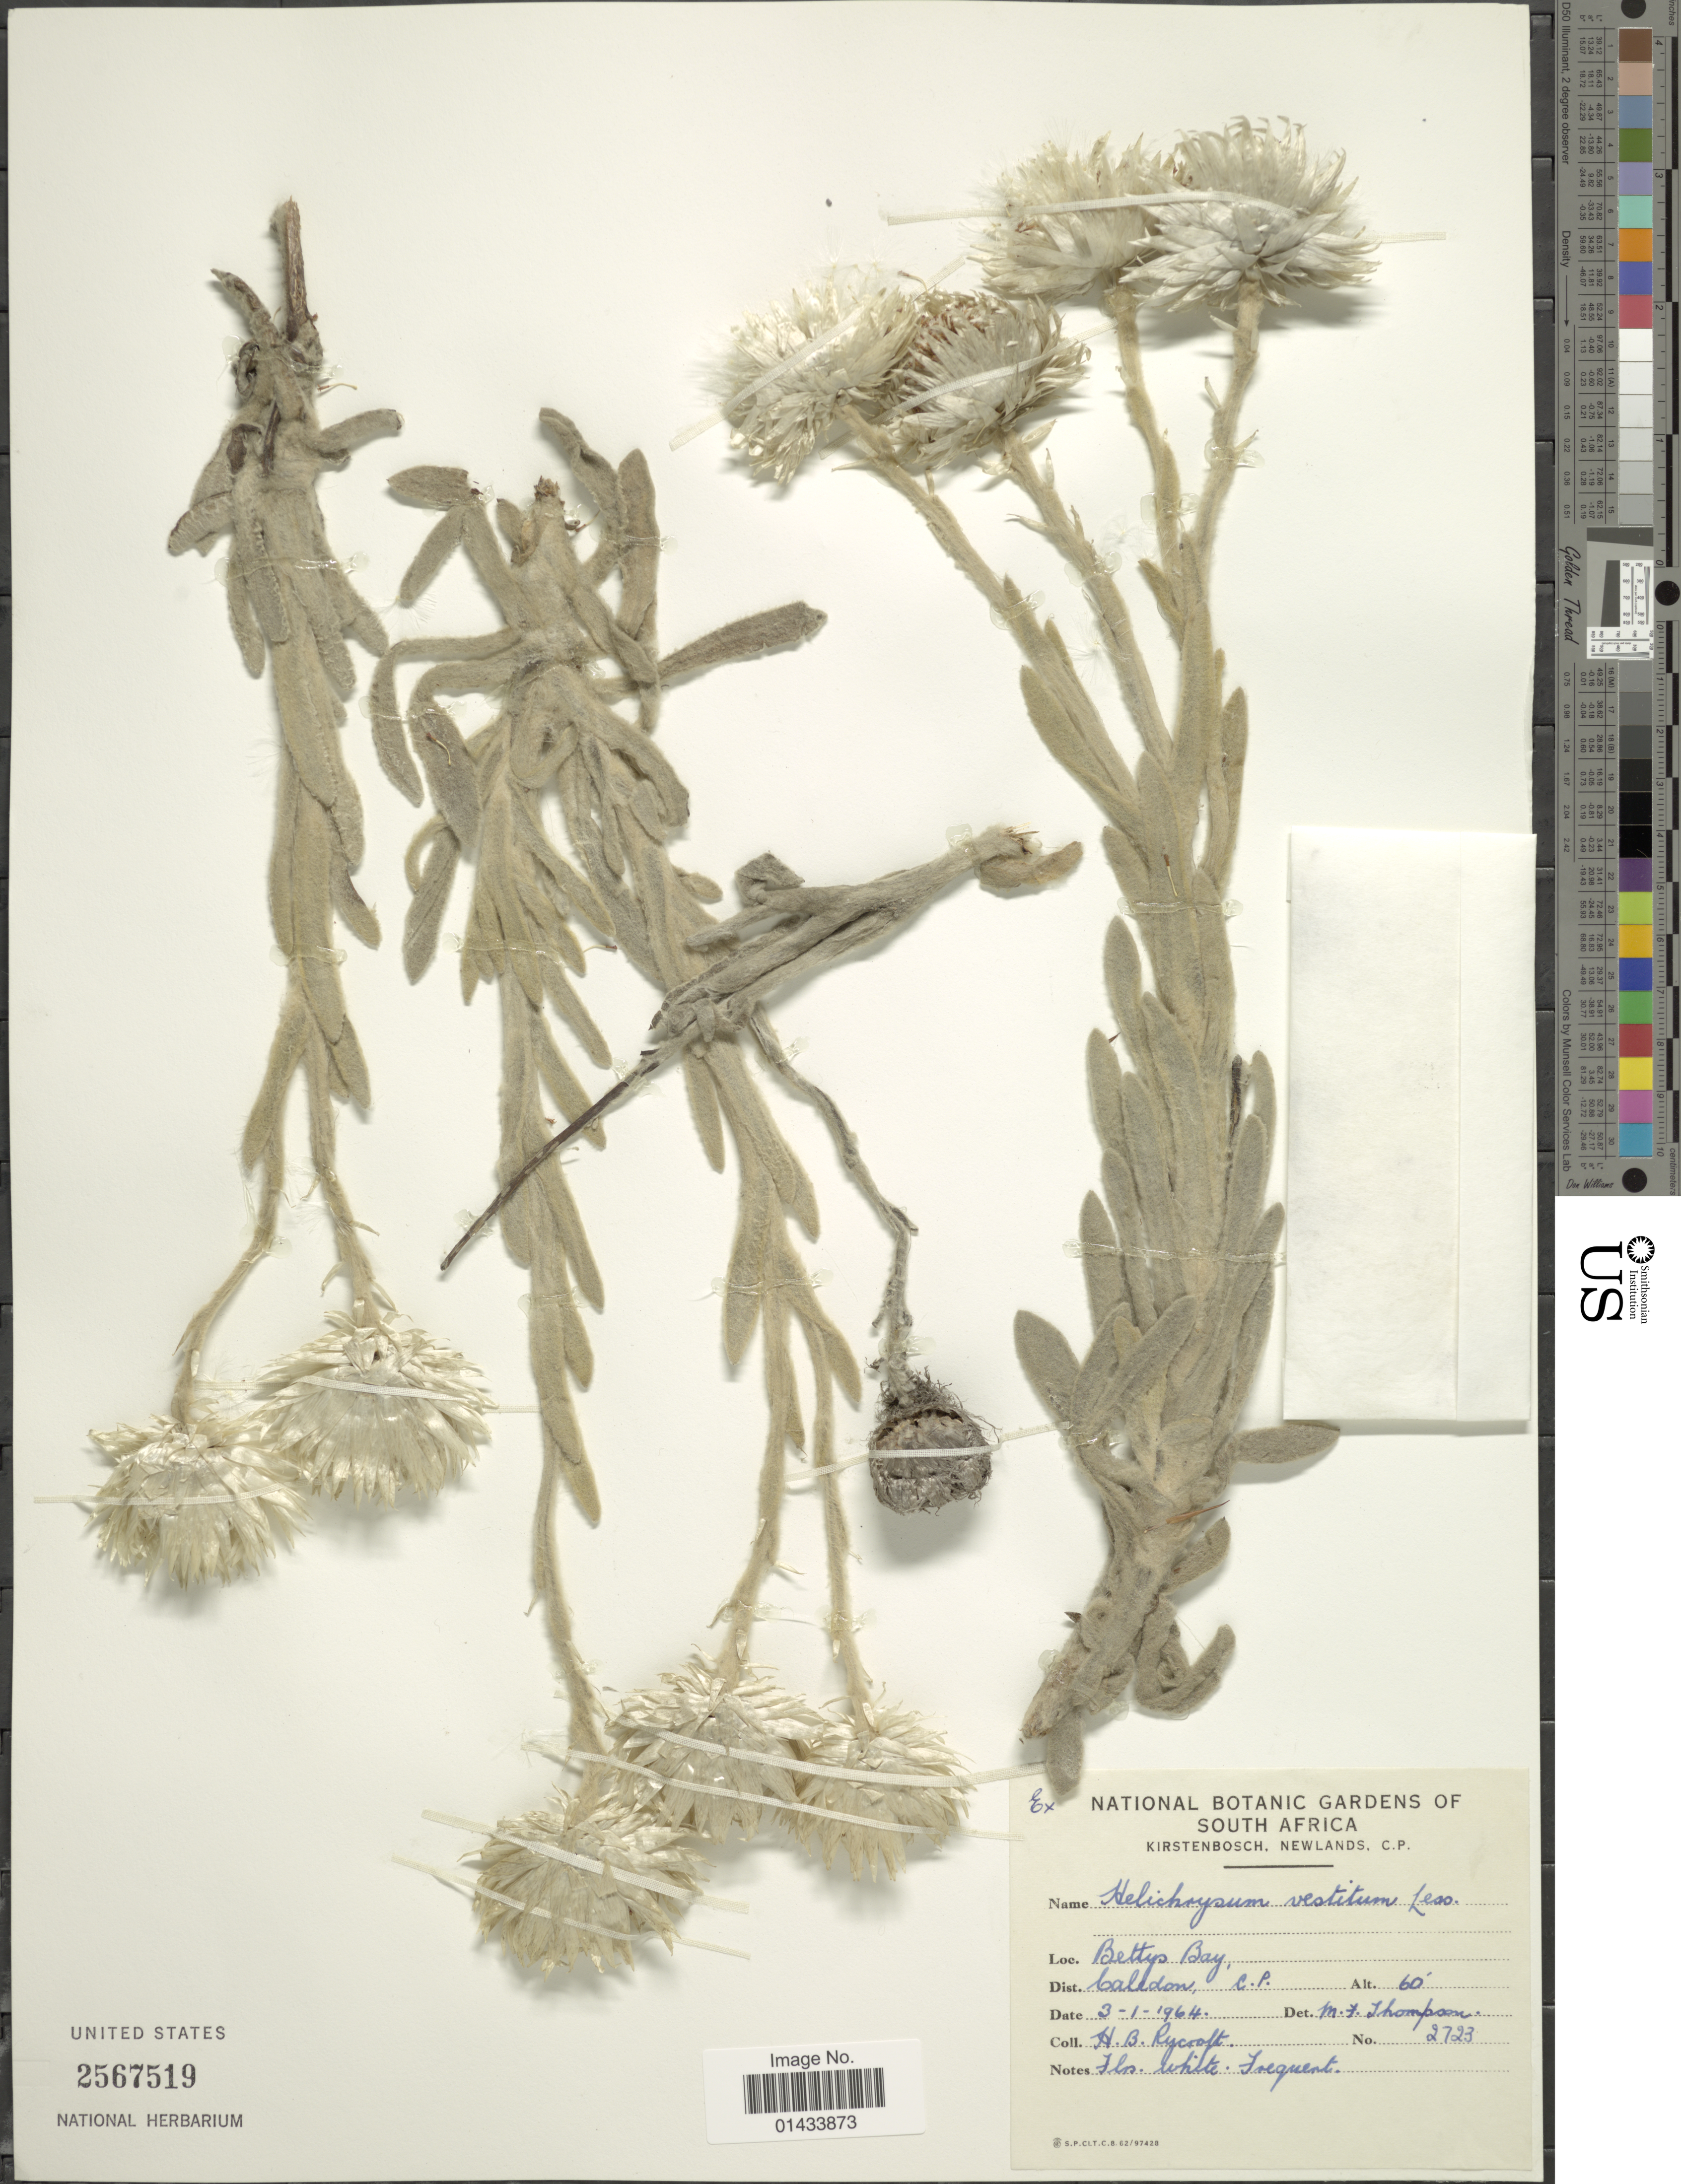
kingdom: Plantae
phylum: Tracheophyta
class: Magnoliopsida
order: Asterales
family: Asteraceae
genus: Helichrysum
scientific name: Helichrysum vestitum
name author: Willd.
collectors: H. Rycroft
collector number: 2723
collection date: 1964-01-03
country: South Africa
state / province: Western Cape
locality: Bettys Bay, Dist, Caledon, C. P.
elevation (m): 18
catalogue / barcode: US 2567519